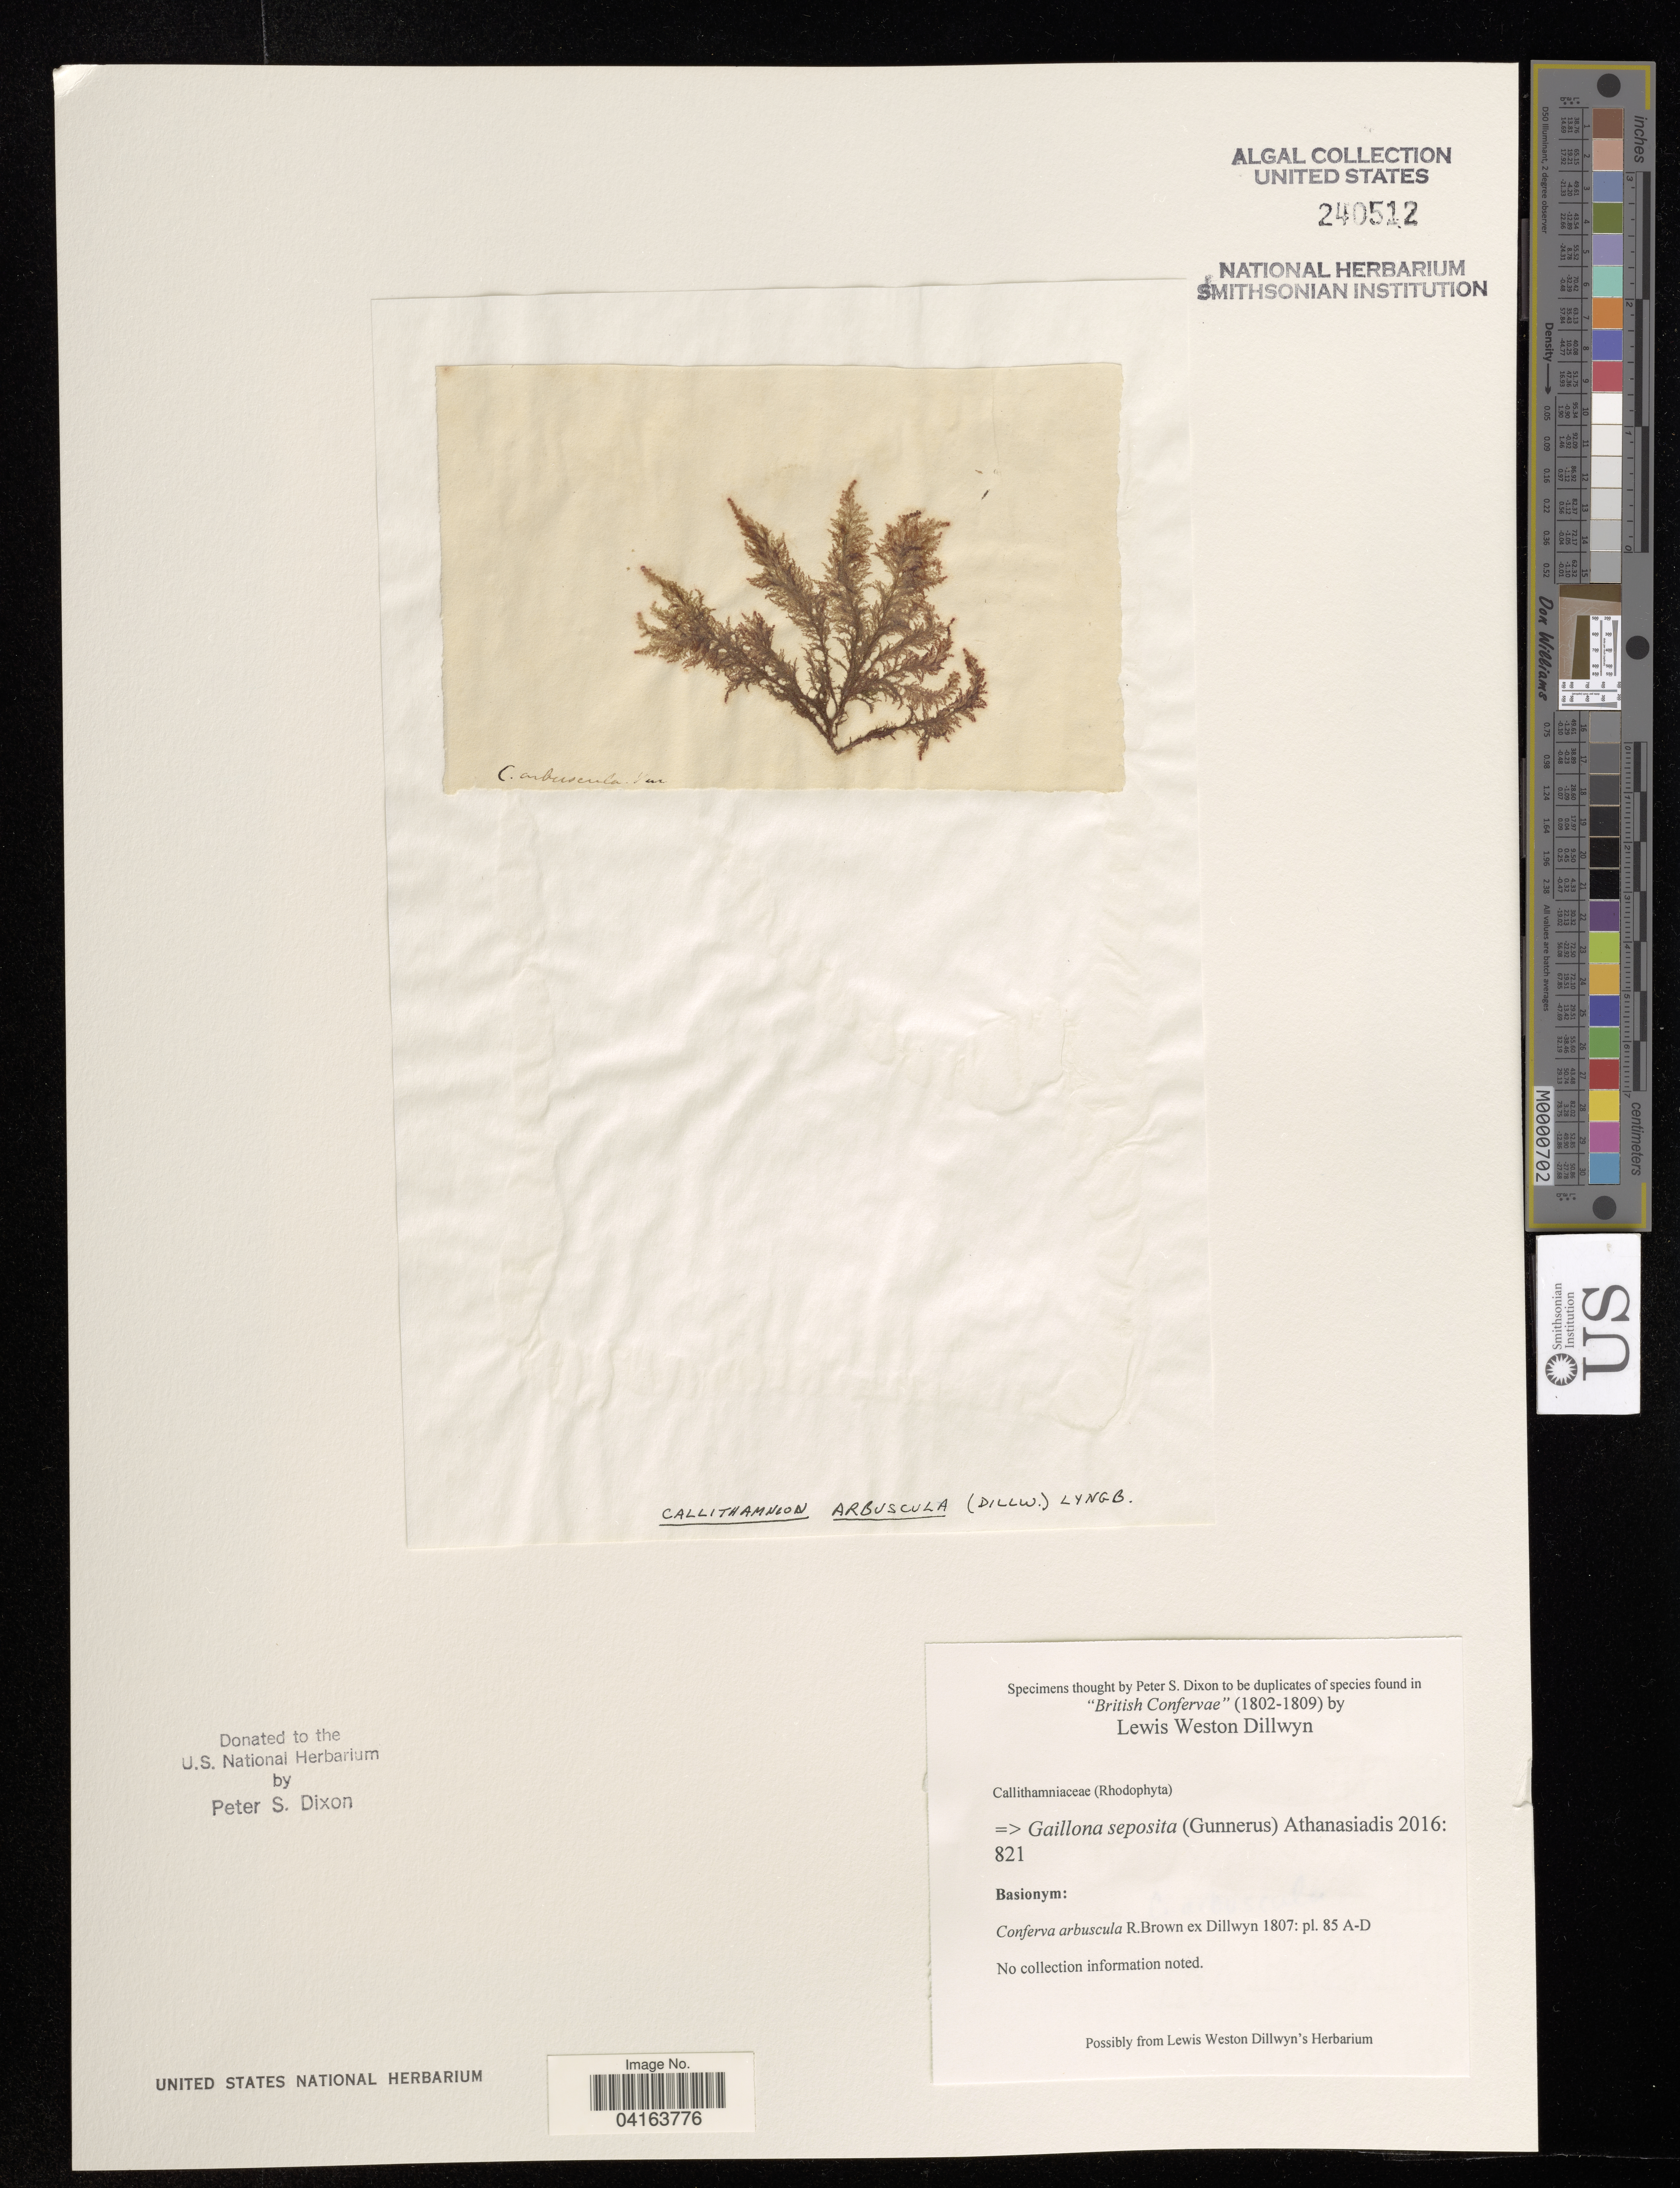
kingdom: Plantae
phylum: Rhodophyta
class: Florideophyceae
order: Ceramiales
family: Callithamniaceae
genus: Gaillona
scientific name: Gaillona seposita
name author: (Gunnerus) A. Athanasiadis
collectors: P. S. Dixon & L. W. Dillwyn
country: United Kingdom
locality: British Confervae.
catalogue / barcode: US 240512